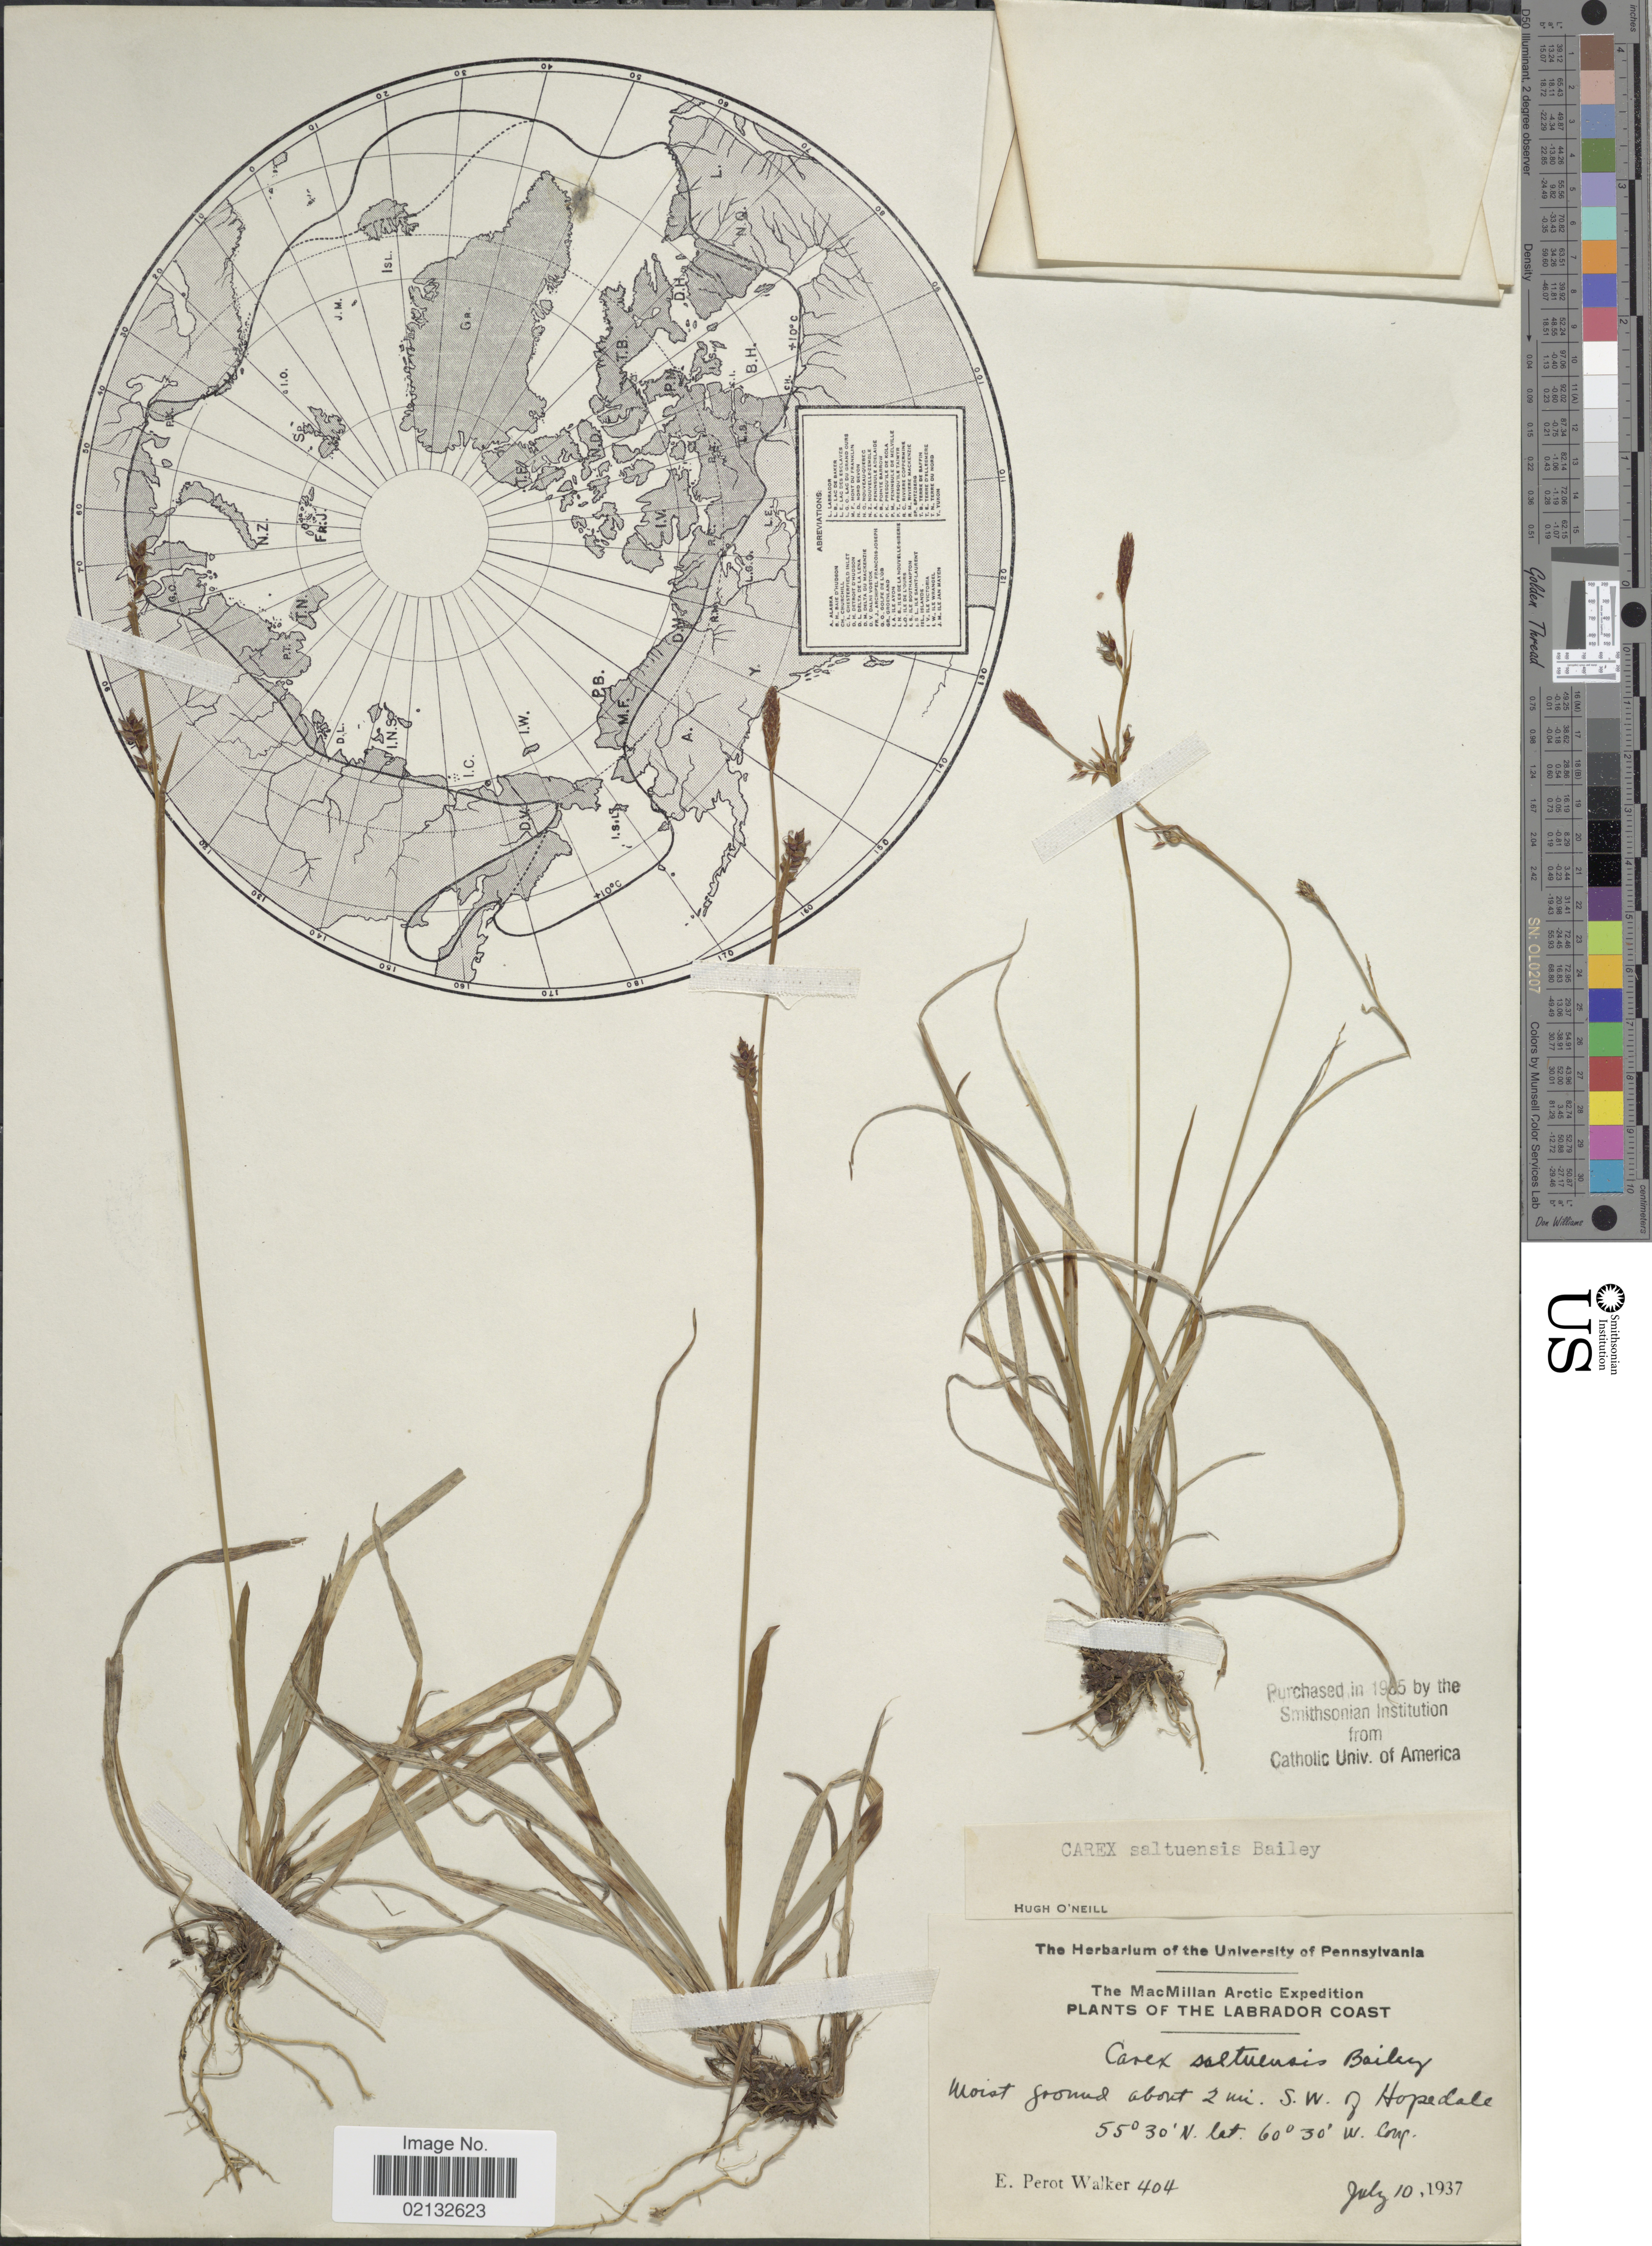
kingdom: Plantae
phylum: Tracheophyta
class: Liliopsida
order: Poales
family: Cyperaceae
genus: Carex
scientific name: Carex vaginata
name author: Tausch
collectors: E. P. Walker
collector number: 404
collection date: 1937-07-10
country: Canada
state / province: Newfoundland and Labrador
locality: Labrador Coast. Moist ground about 2 mi. S.W. of Hopedale.